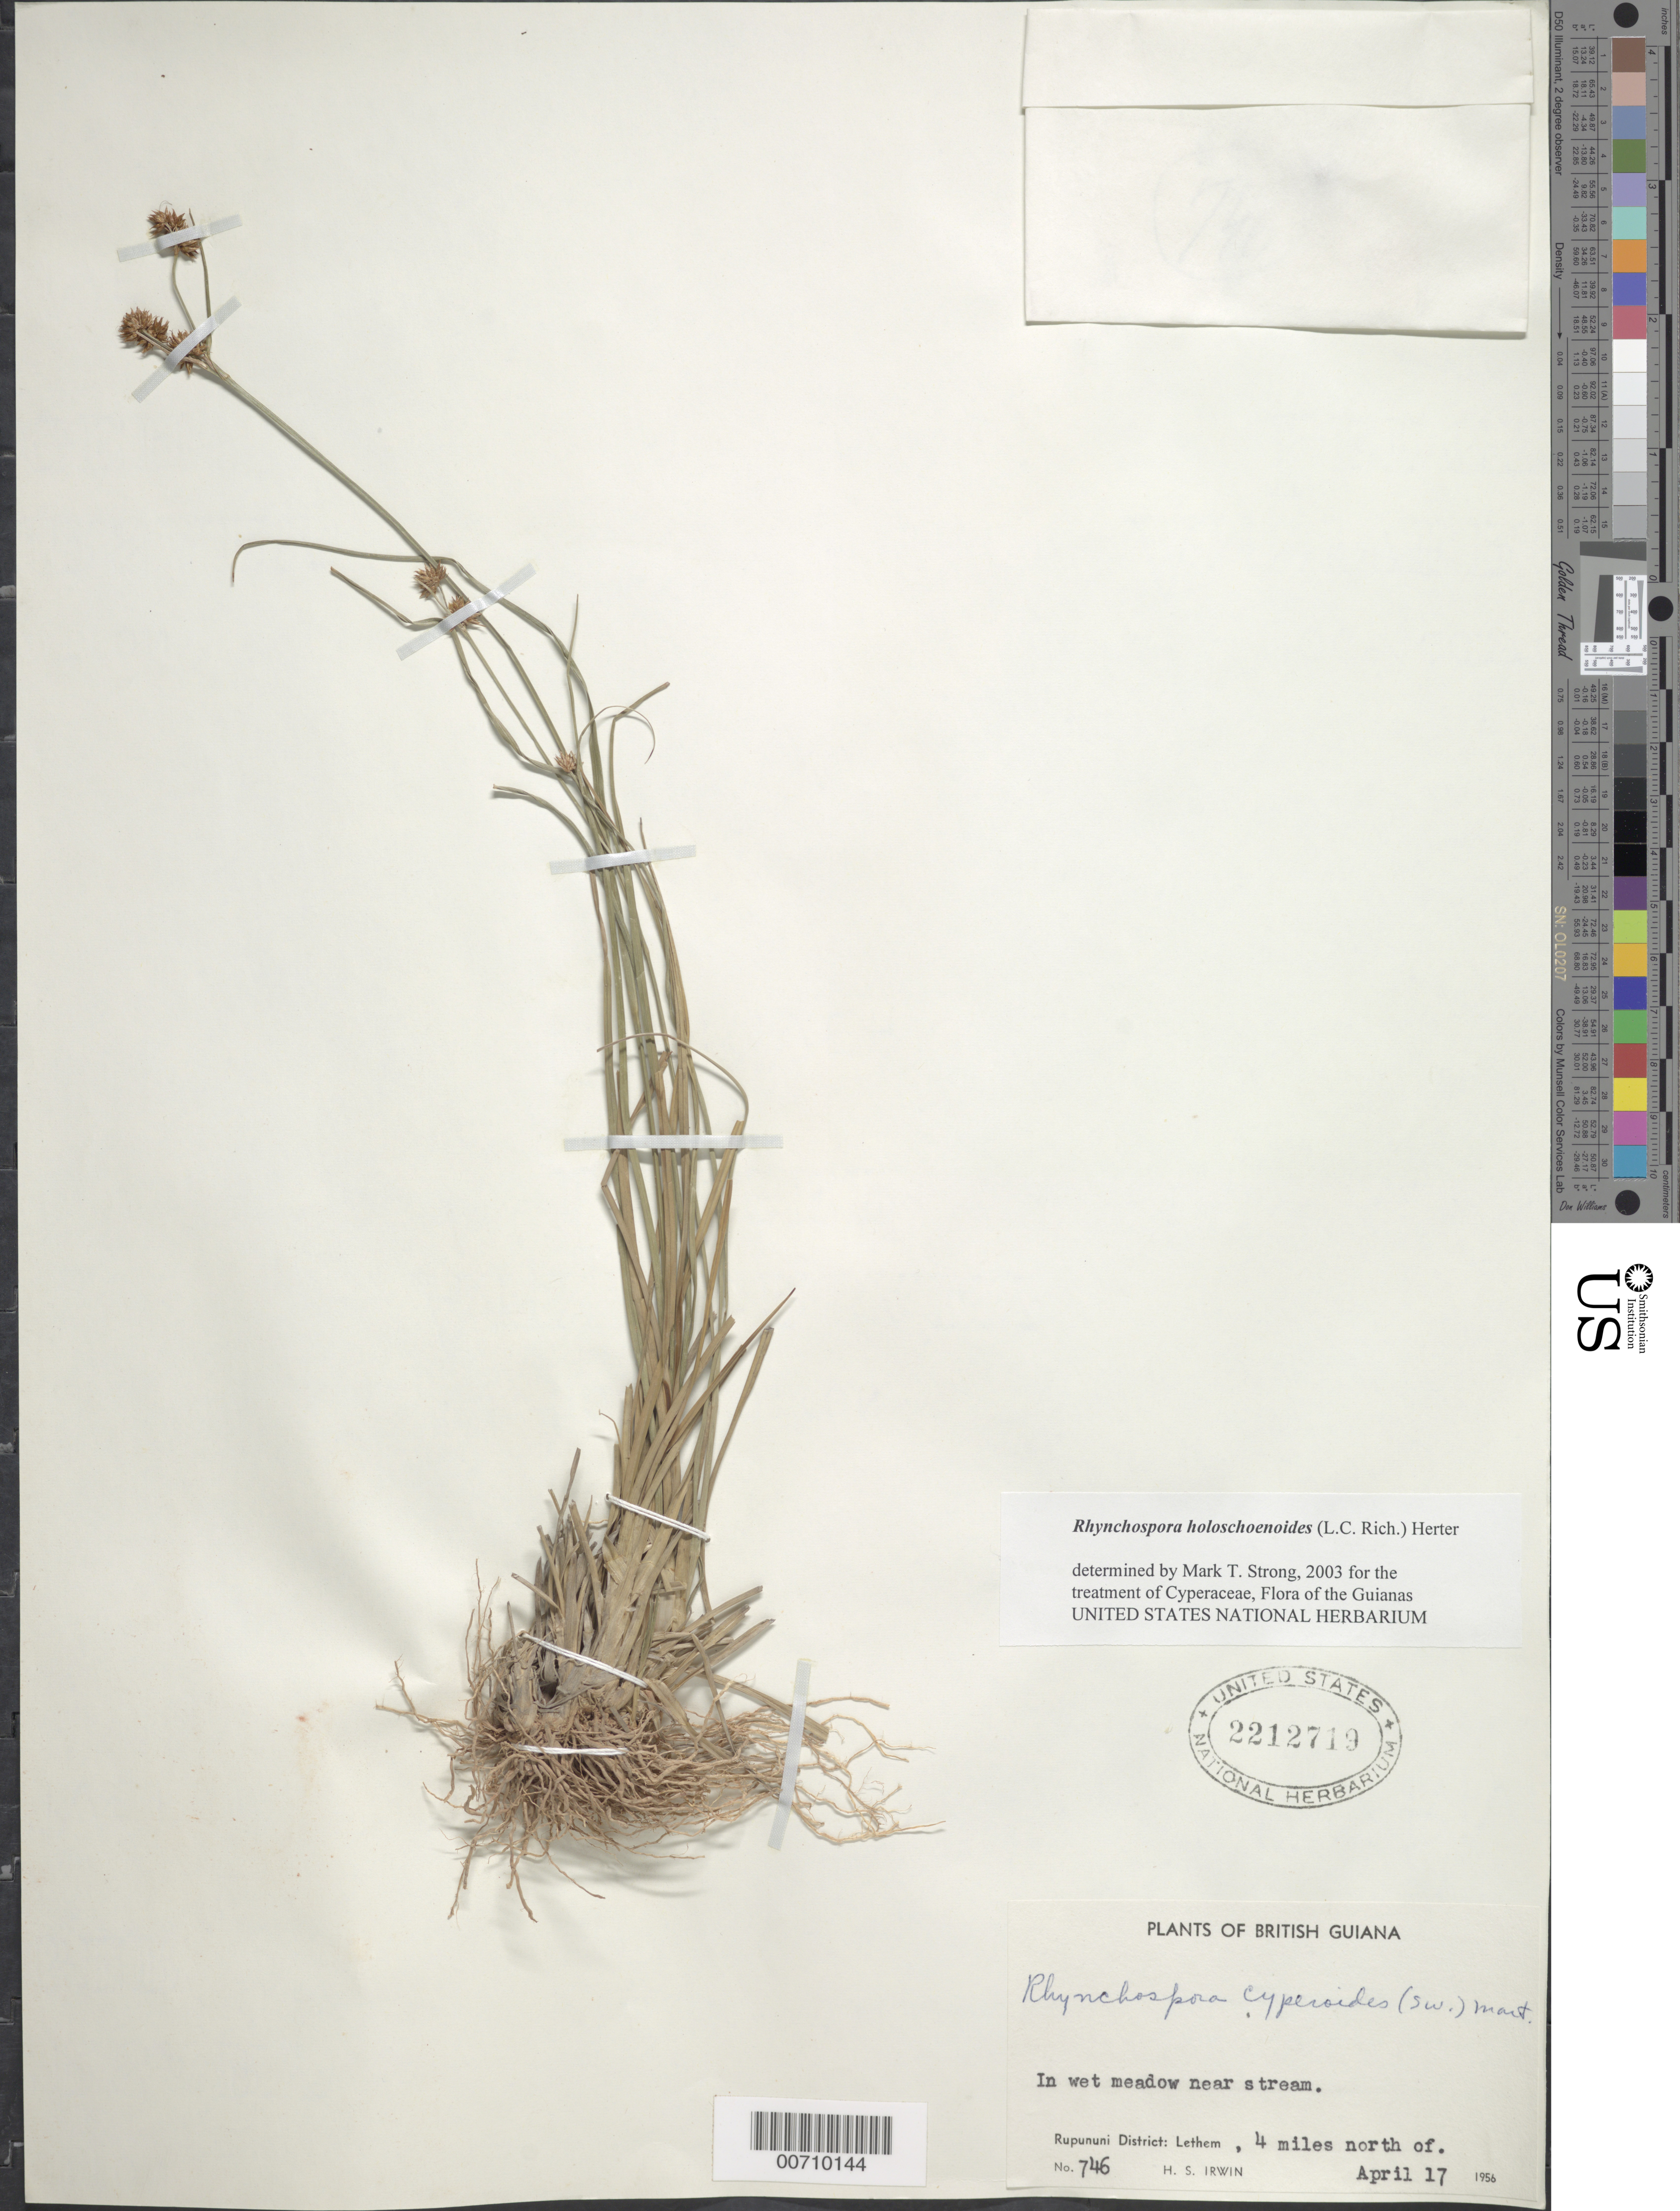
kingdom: Plantae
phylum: Tracheophyta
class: Liliopsida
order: Poales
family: Cyperaceae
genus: Rhynchospora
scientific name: Rhynchospora holoschoenoides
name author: (Rich.) Herter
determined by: Strong, M. T., (US), Smithsonian Institution - National Museum of Natural History (UNITED STATES)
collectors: H. Irwin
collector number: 746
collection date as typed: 17-Apr-56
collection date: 1956-04-17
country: Guyana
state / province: U. Takutu-U. Essequibo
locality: Rupununi Dist., 4 mi. N of Lethem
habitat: Wet meadow near stream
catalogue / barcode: US 2212719